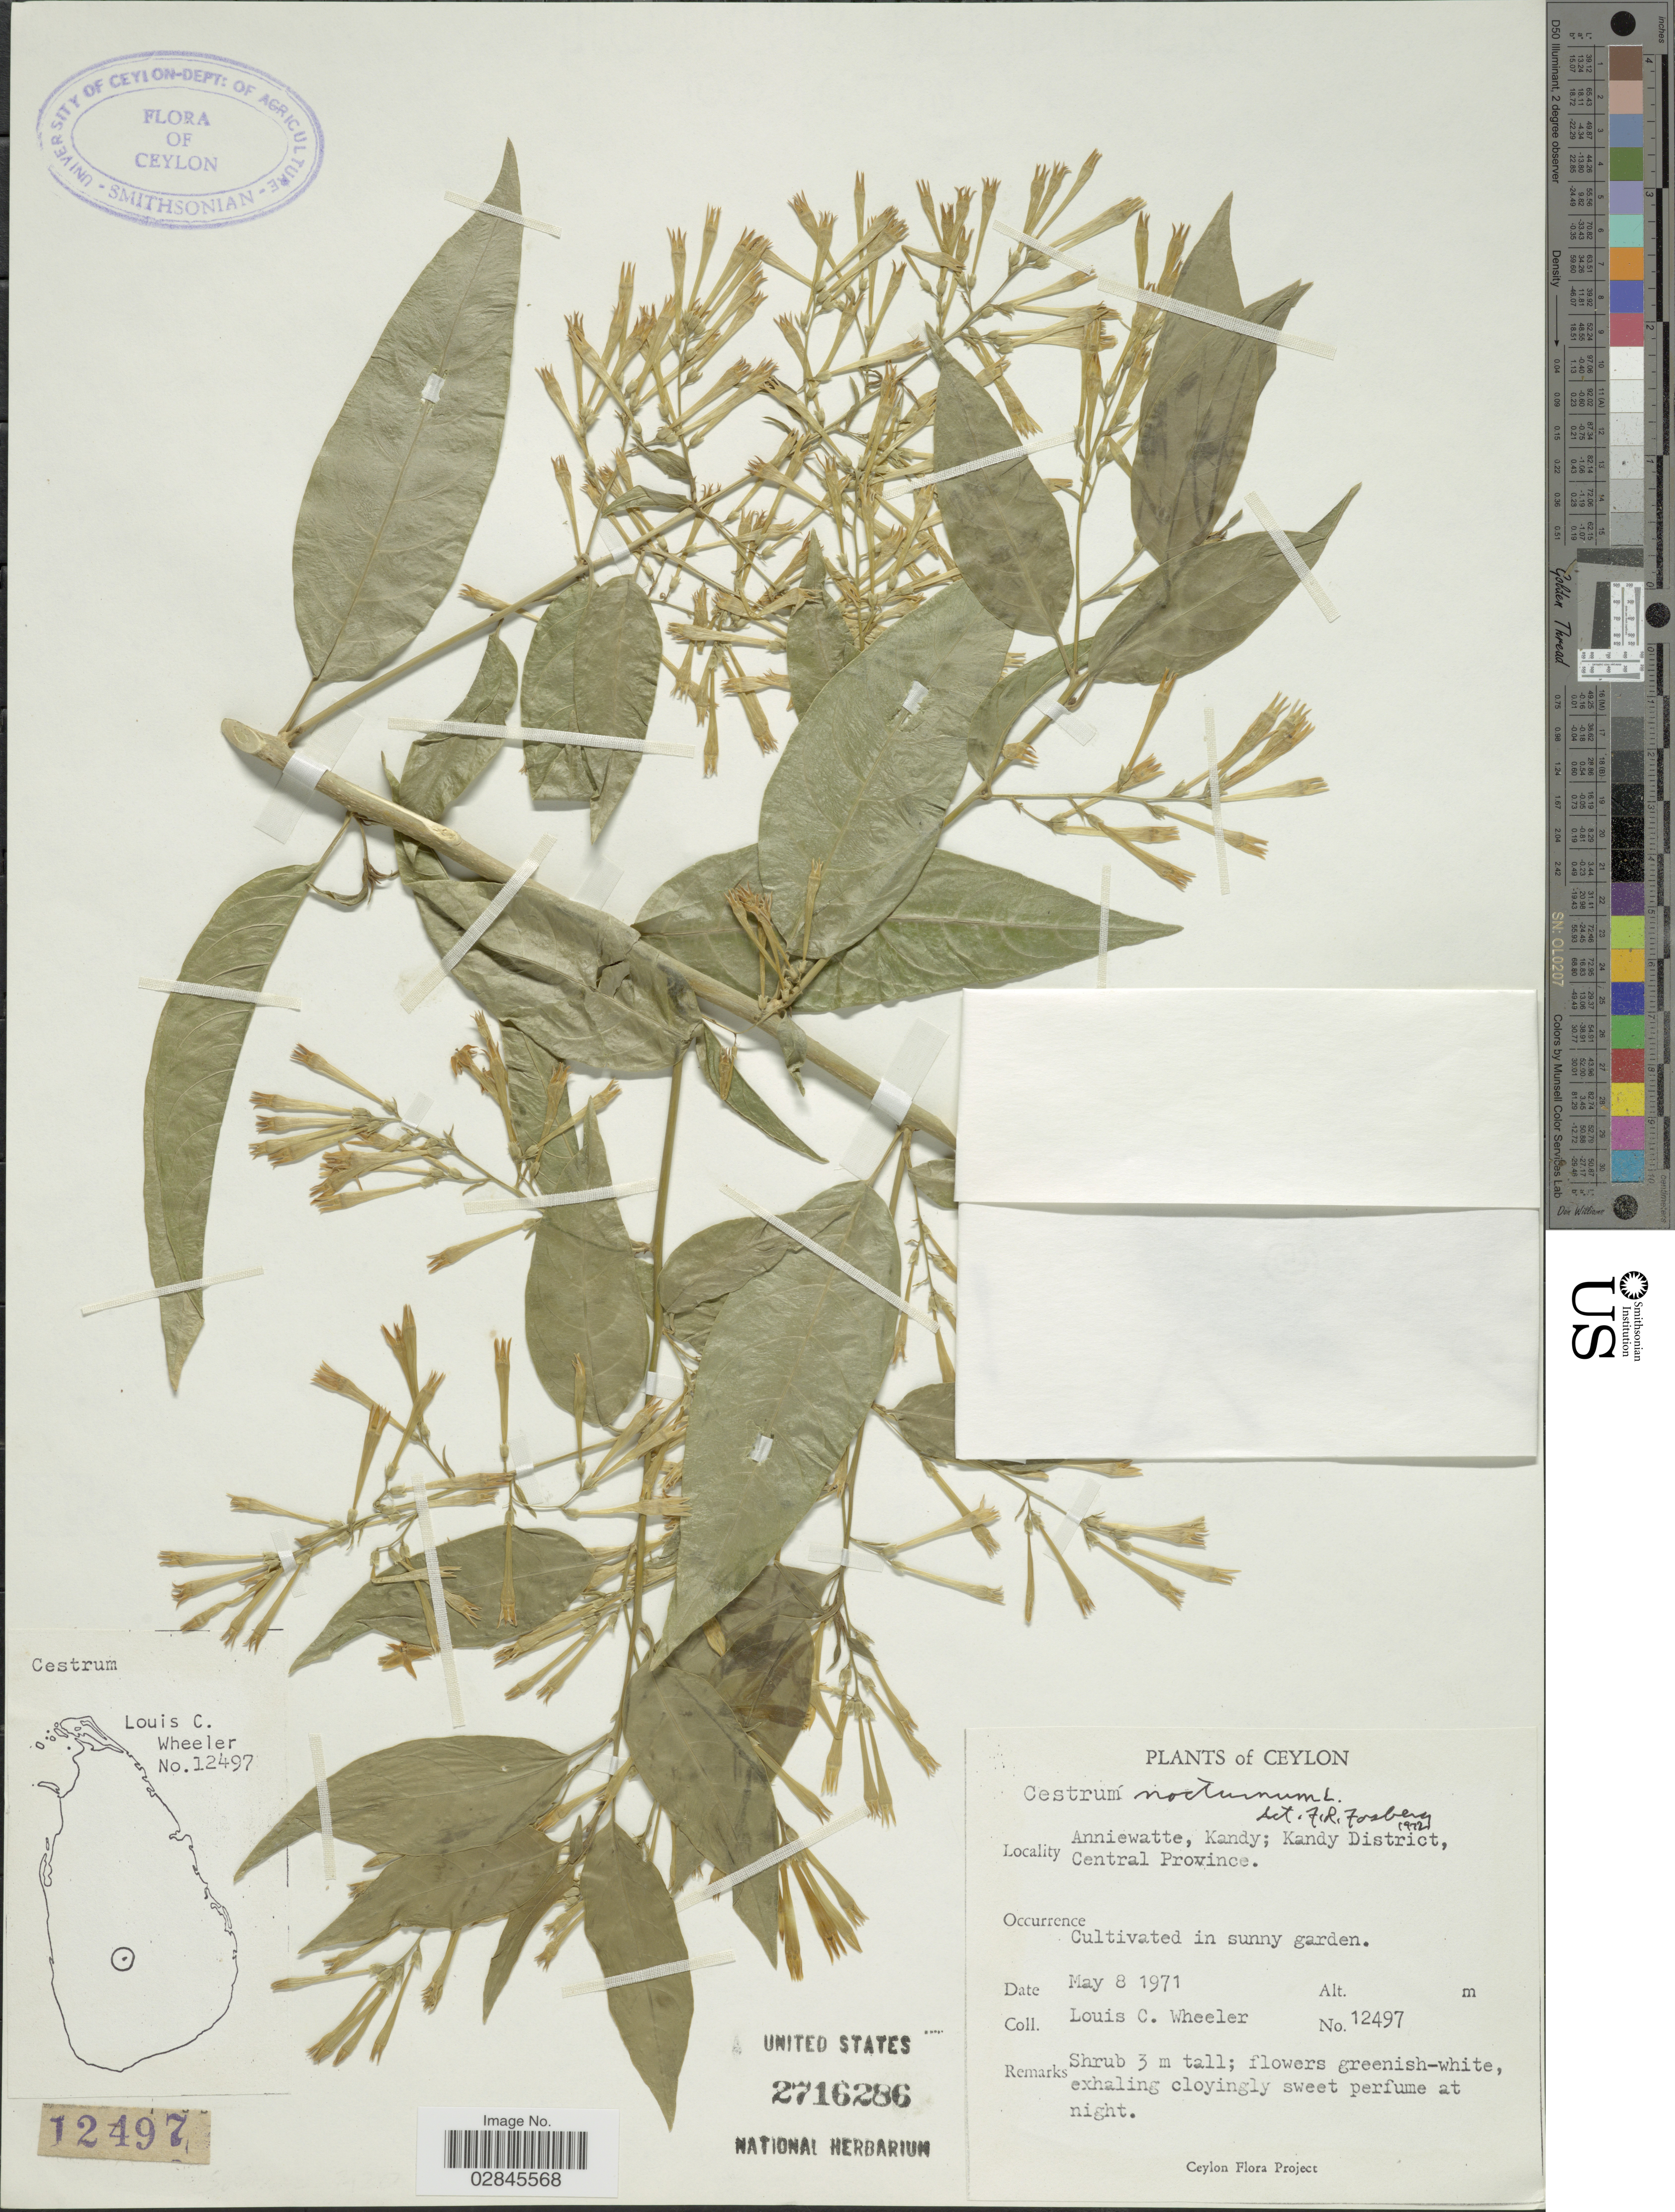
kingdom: Plantae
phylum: Tracheophyta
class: Magnoliopsida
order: Solanales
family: Solanaceae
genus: Cestrum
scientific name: Cestrum nocturnum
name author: L.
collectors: L. C. Wheeler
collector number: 12497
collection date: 1971-05-08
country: Sri Lanka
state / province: Central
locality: Ceylon. Anniewatte, Kandy; Kandy District.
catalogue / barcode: US 2716286